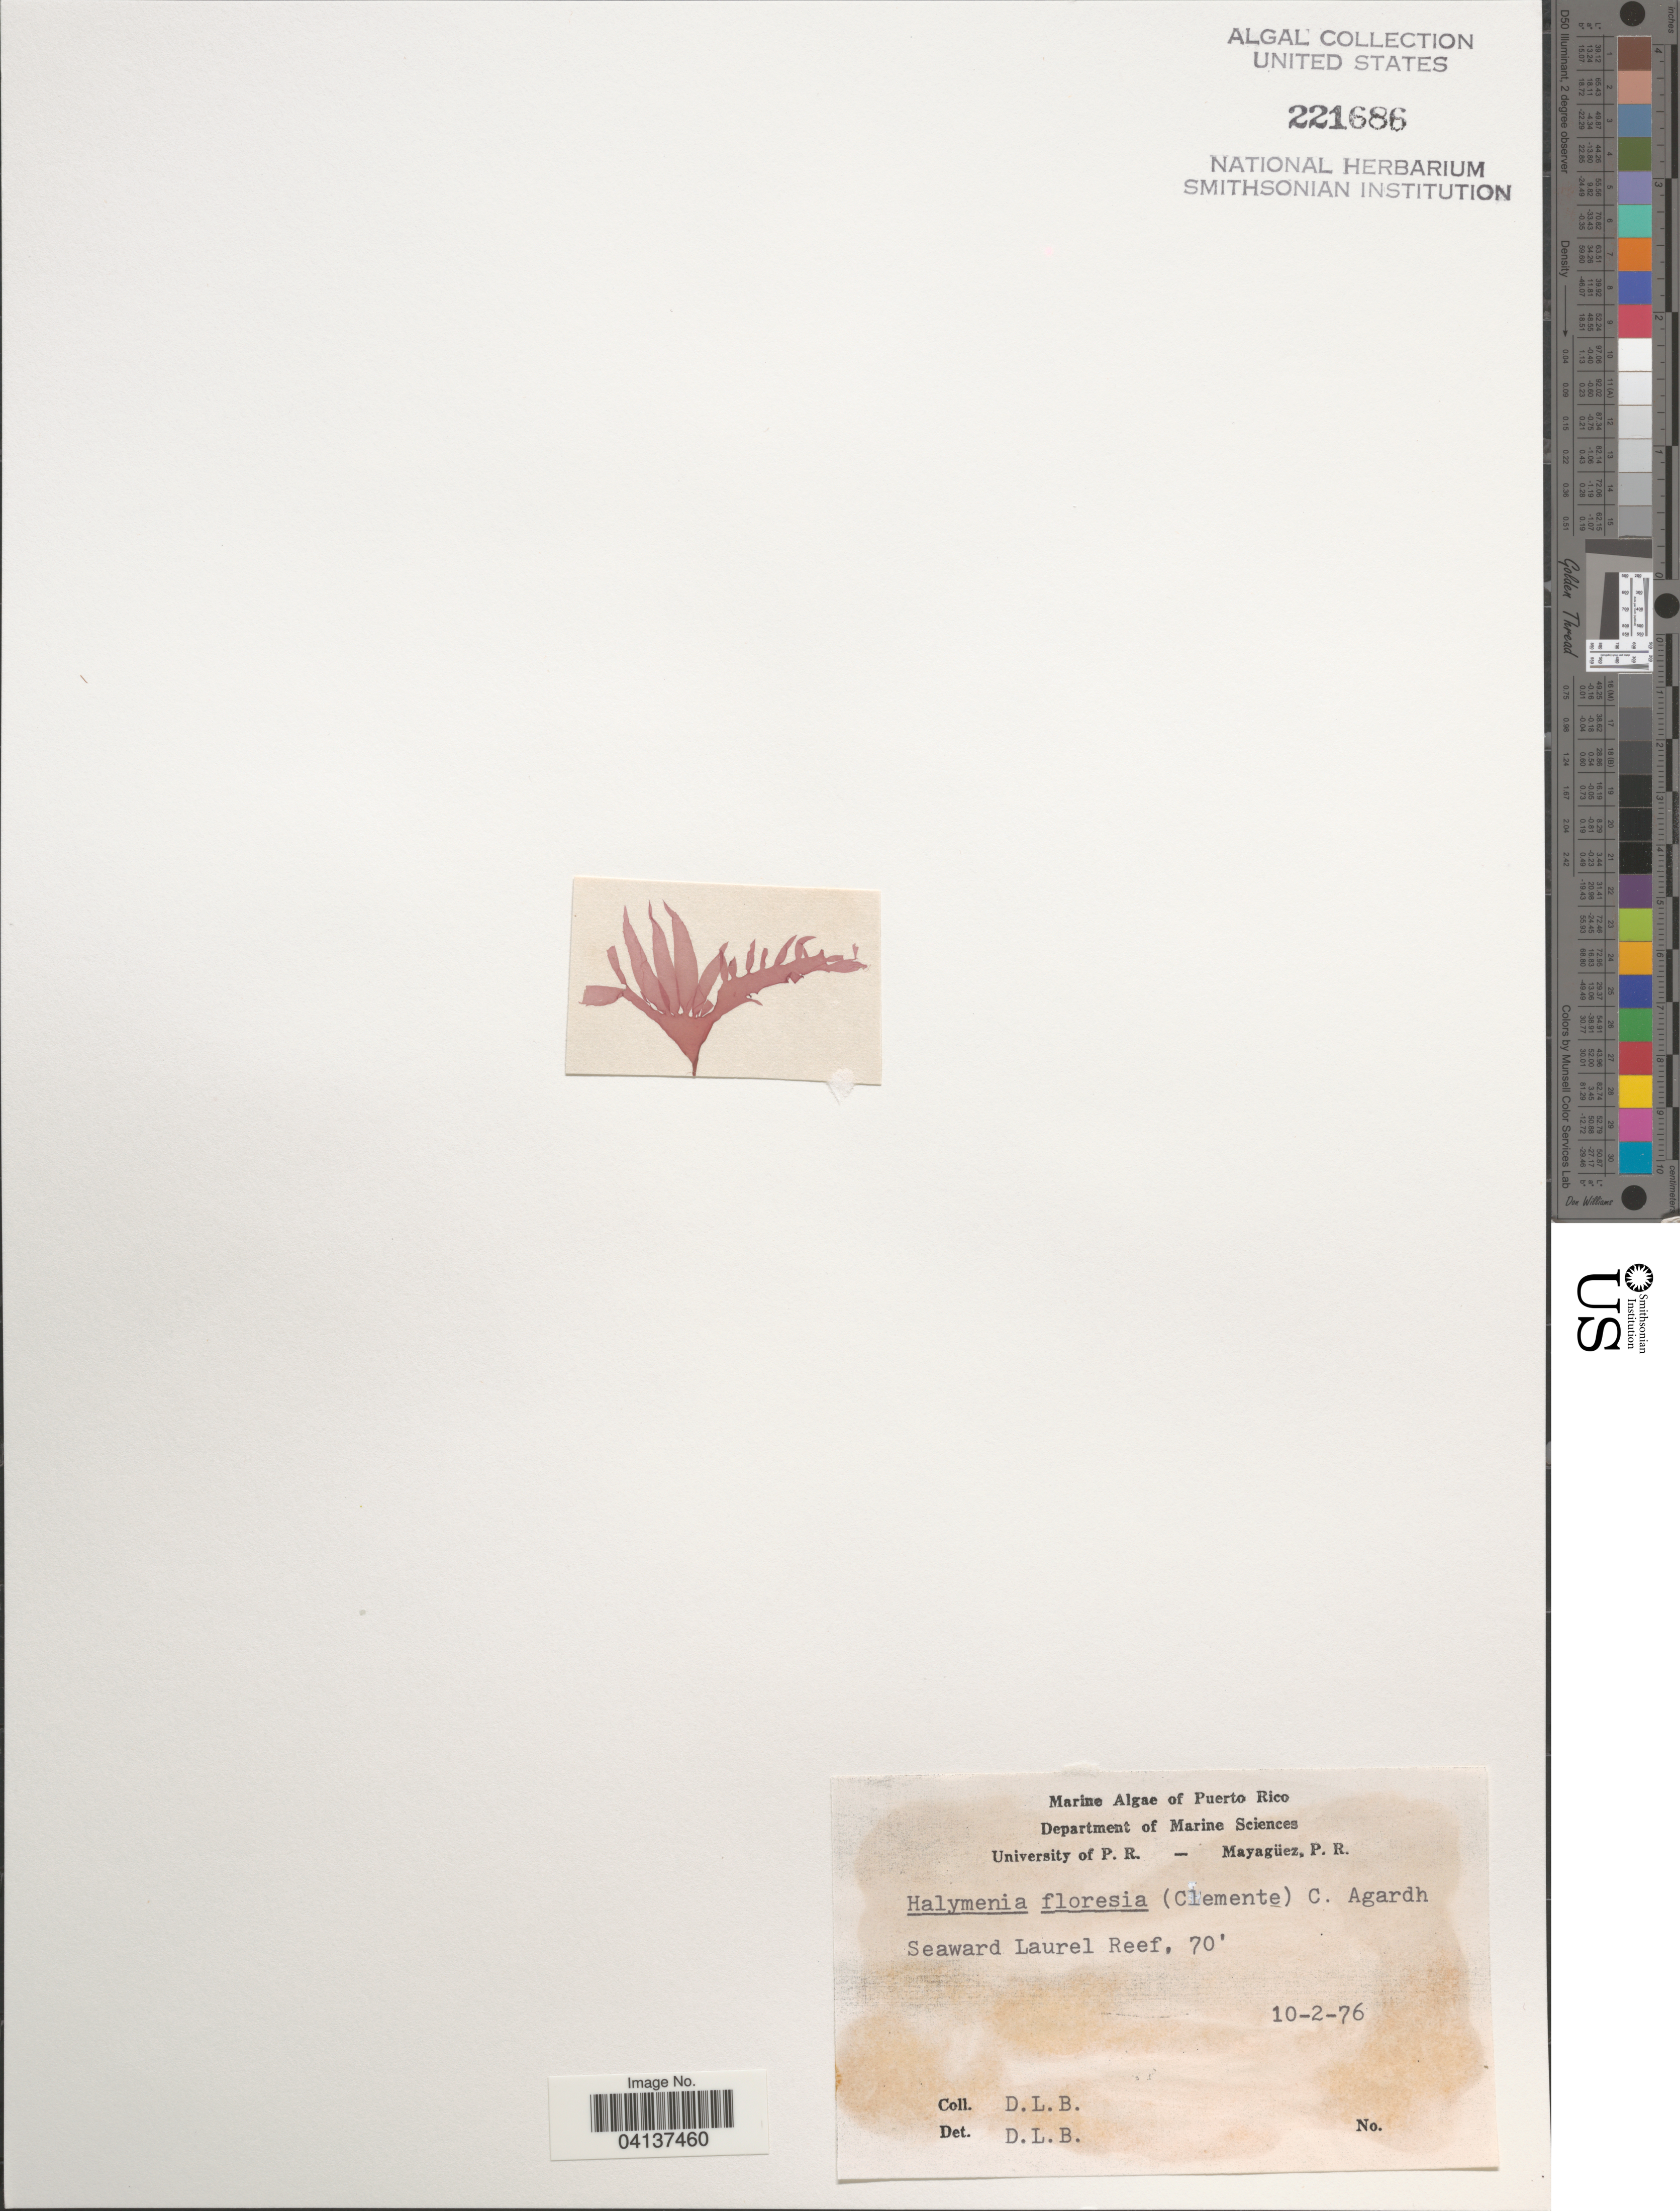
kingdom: Plantae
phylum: Rhodophyta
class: Florideophyceae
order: Halymeniales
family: Halymeniaceae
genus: Halymenia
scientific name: Halymenia floresii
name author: (Clemente) C. Agardh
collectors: D. L. B.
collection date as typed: Transcribed d/m/y: 2/10/76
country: Puerto Rico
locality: Seaward Laurel Reef.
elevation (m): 21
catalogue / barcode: US 221686